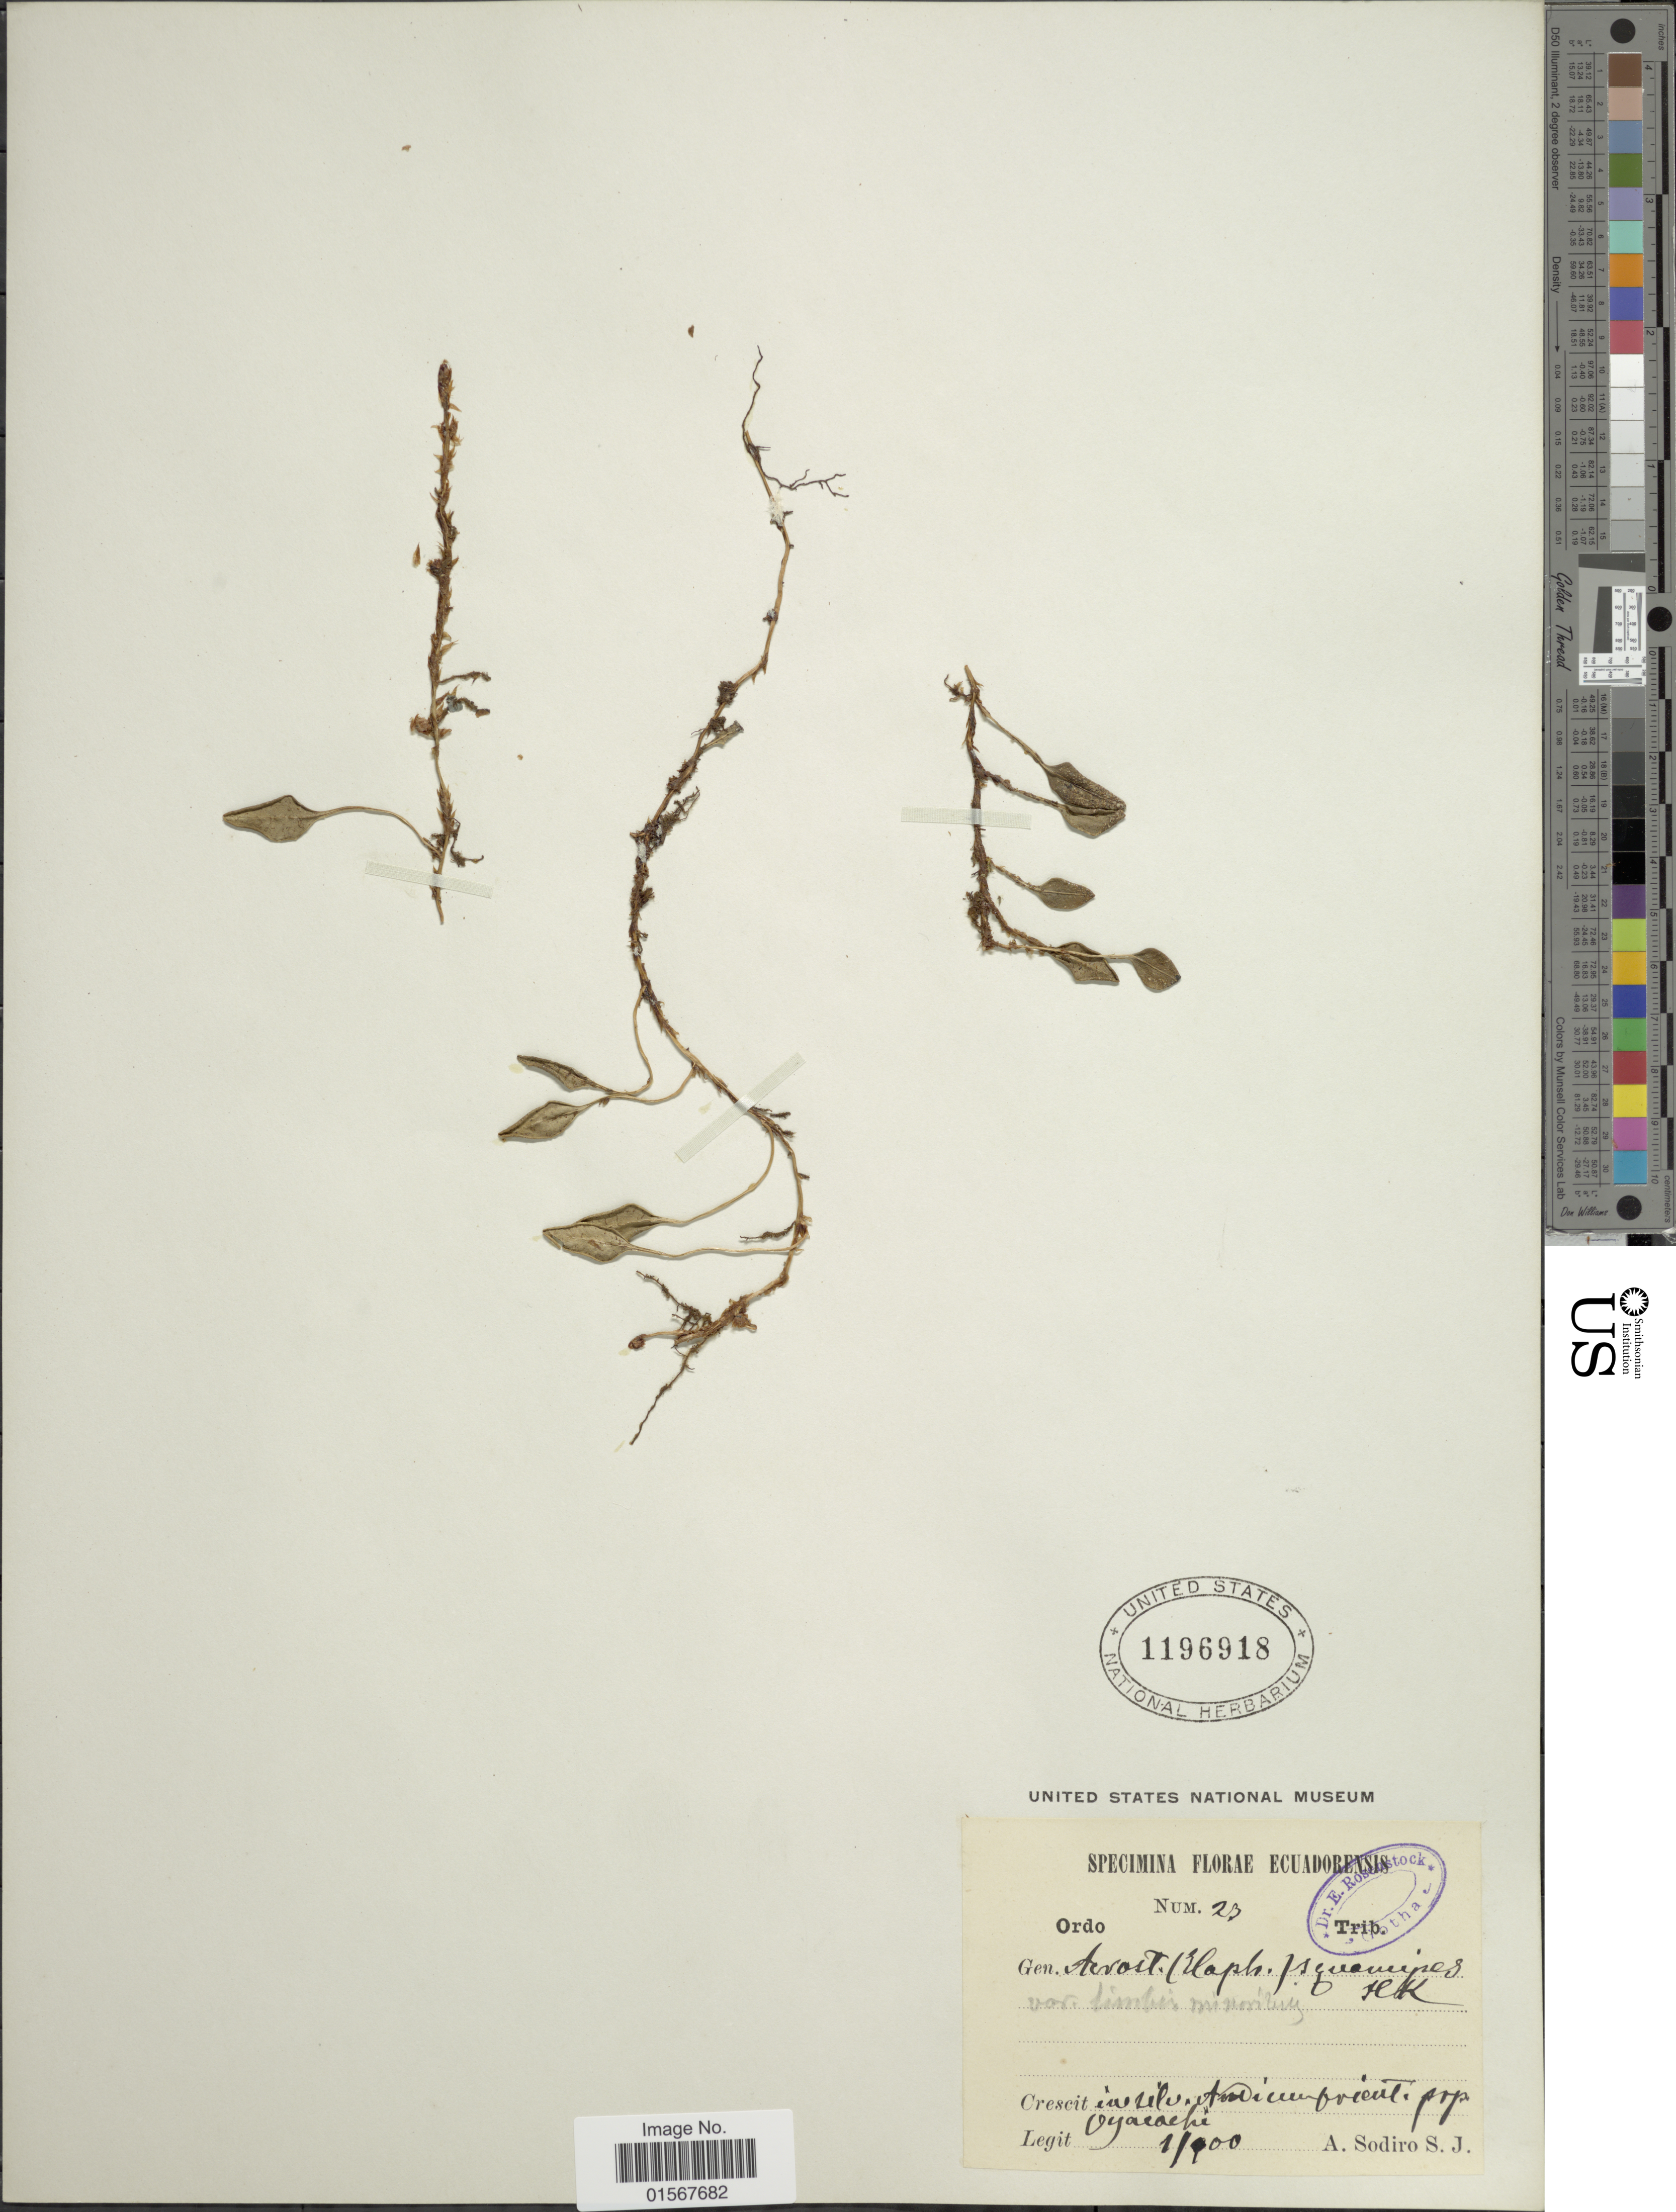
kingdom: Plantae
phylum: Tracheophyta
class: Polypodiopsida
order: Polypodiales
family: Dryopteridaceae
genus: Elaphoglossum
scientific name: Elaphoglossum squamipes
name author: (Hook.) T. Moore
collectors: A. Sodiro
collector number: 23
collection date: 1900-01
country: Ecuador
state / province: Napo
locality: Oyacachi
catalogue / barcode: US 119618